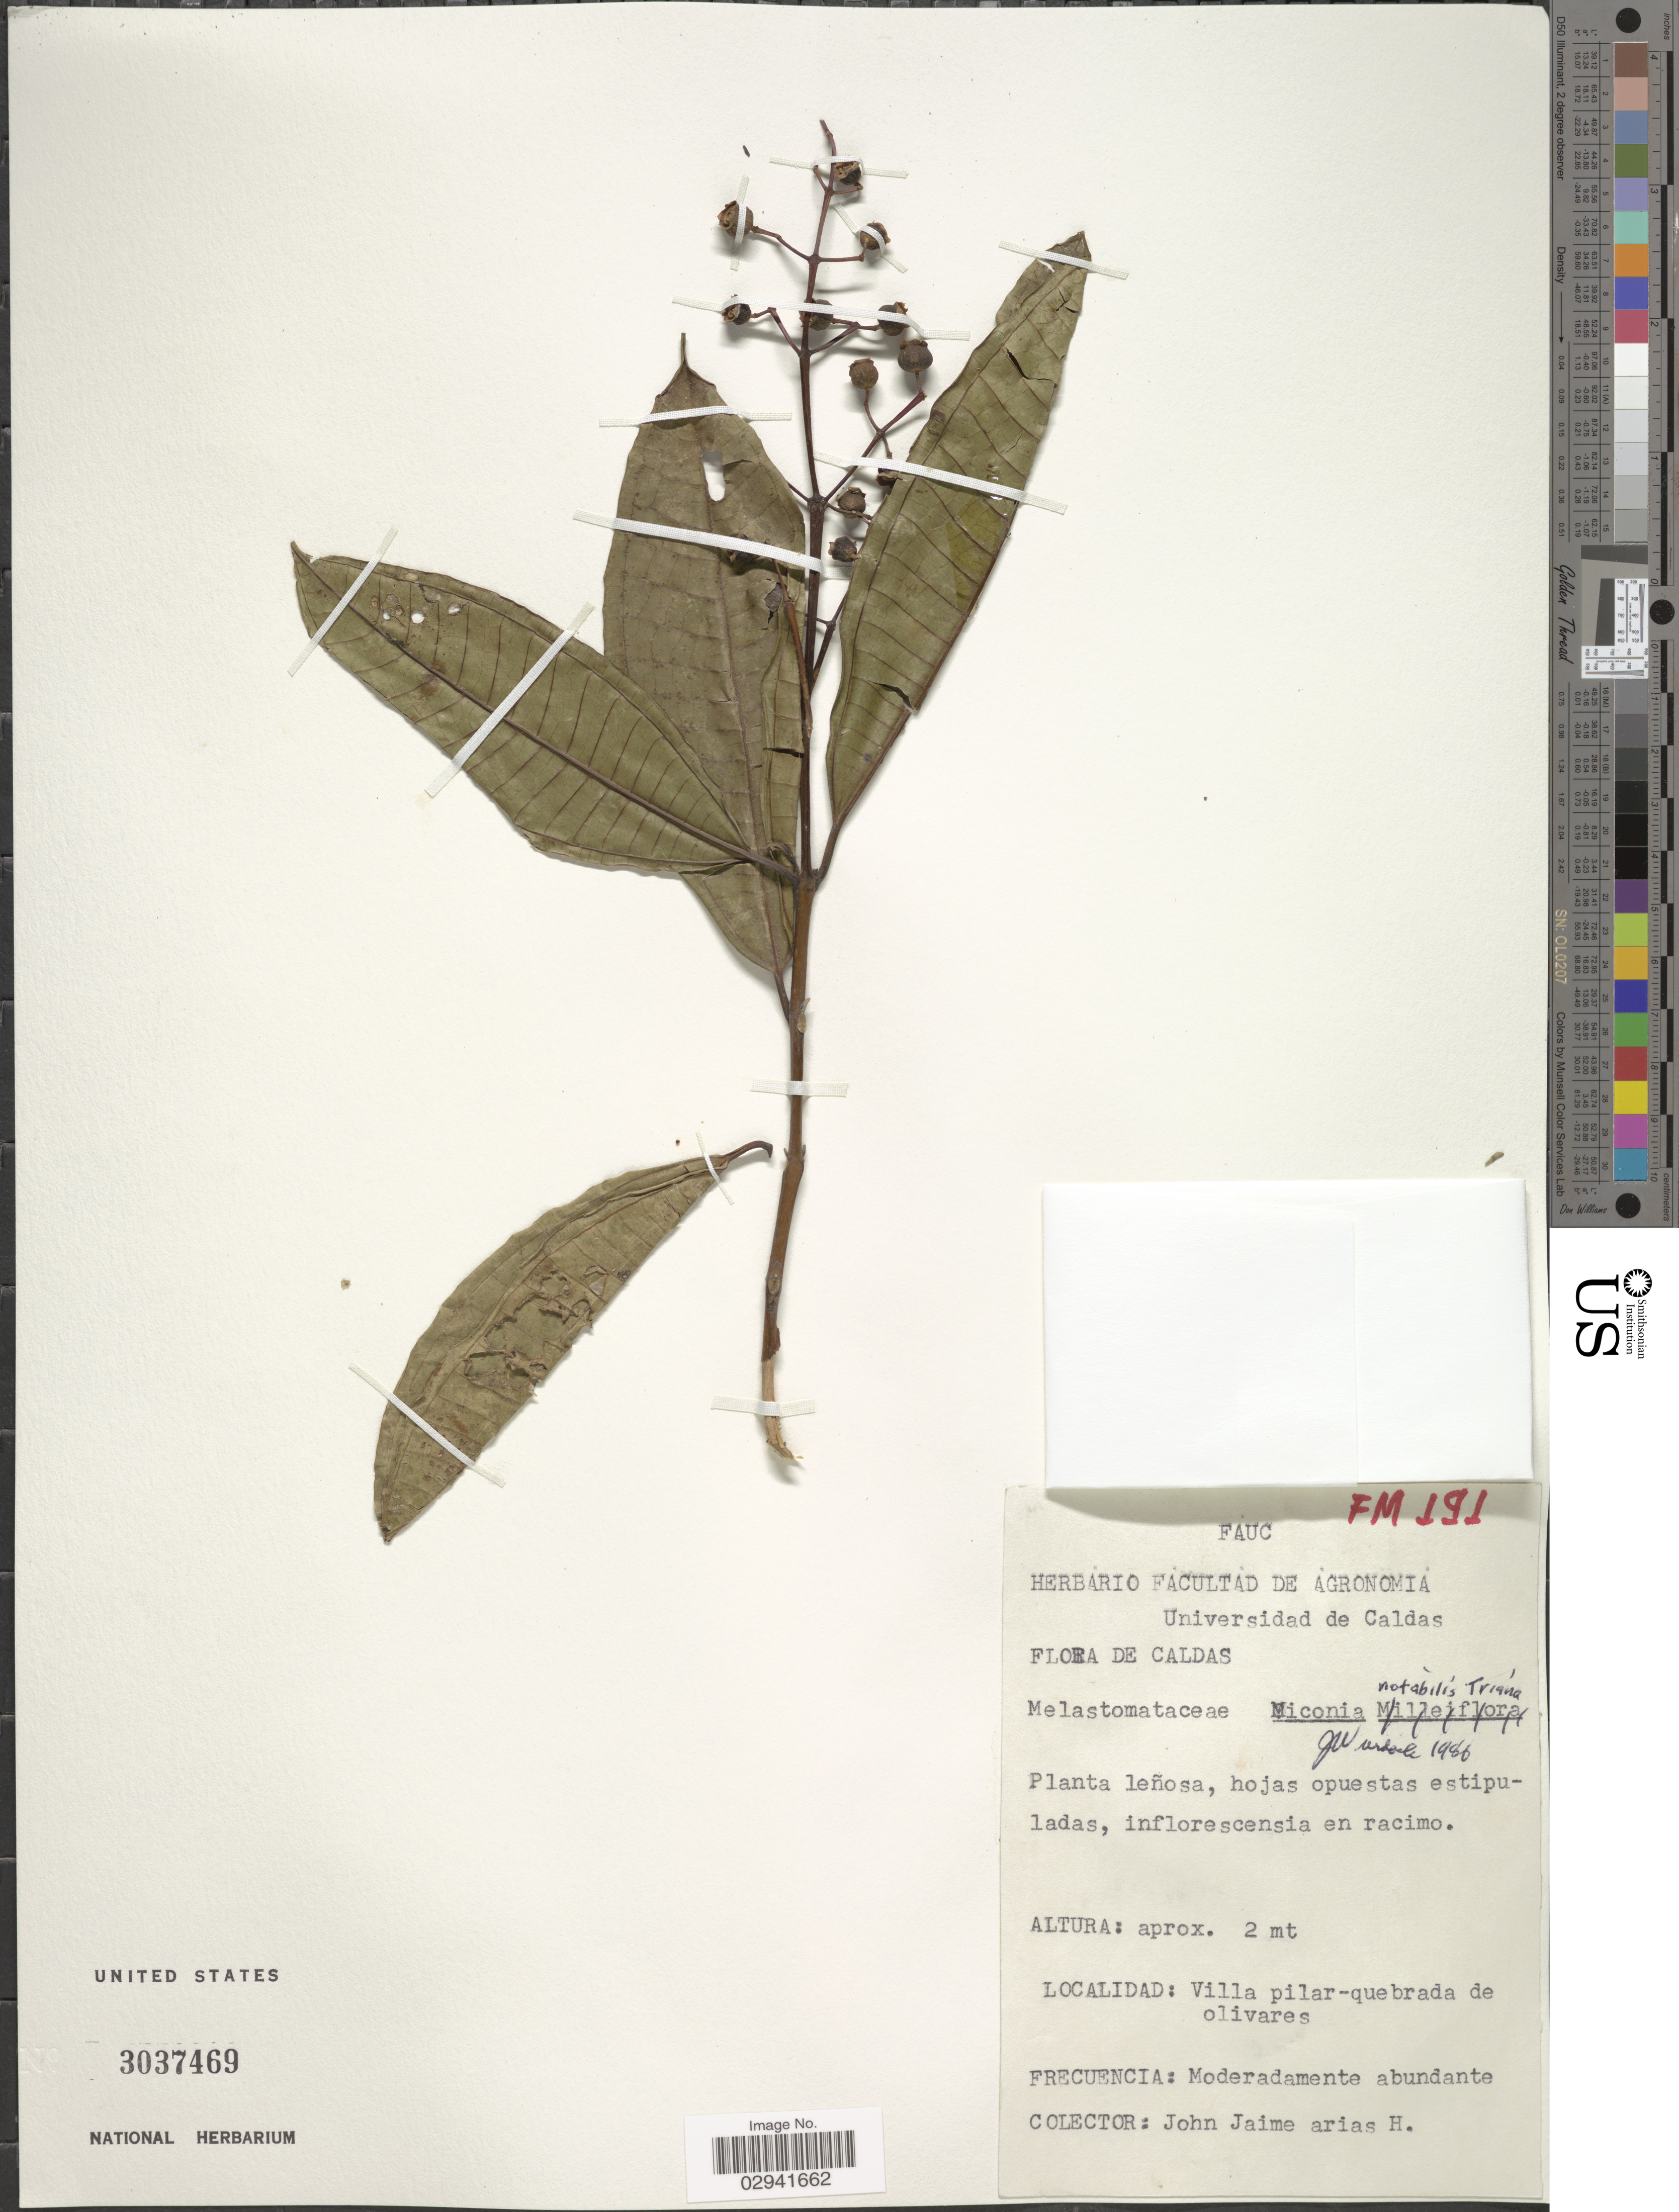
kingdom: Plantae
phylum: Tracheophyta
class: Magnoliopsida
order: Myrtales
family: Melastomataceae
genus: Miconia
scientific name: Miconia notabilis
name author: Triana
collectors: J. Arias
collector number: FM191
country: Colombia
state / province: Caldas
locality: Villa pilar-quebrada de olivares.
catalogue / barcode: US 3037469